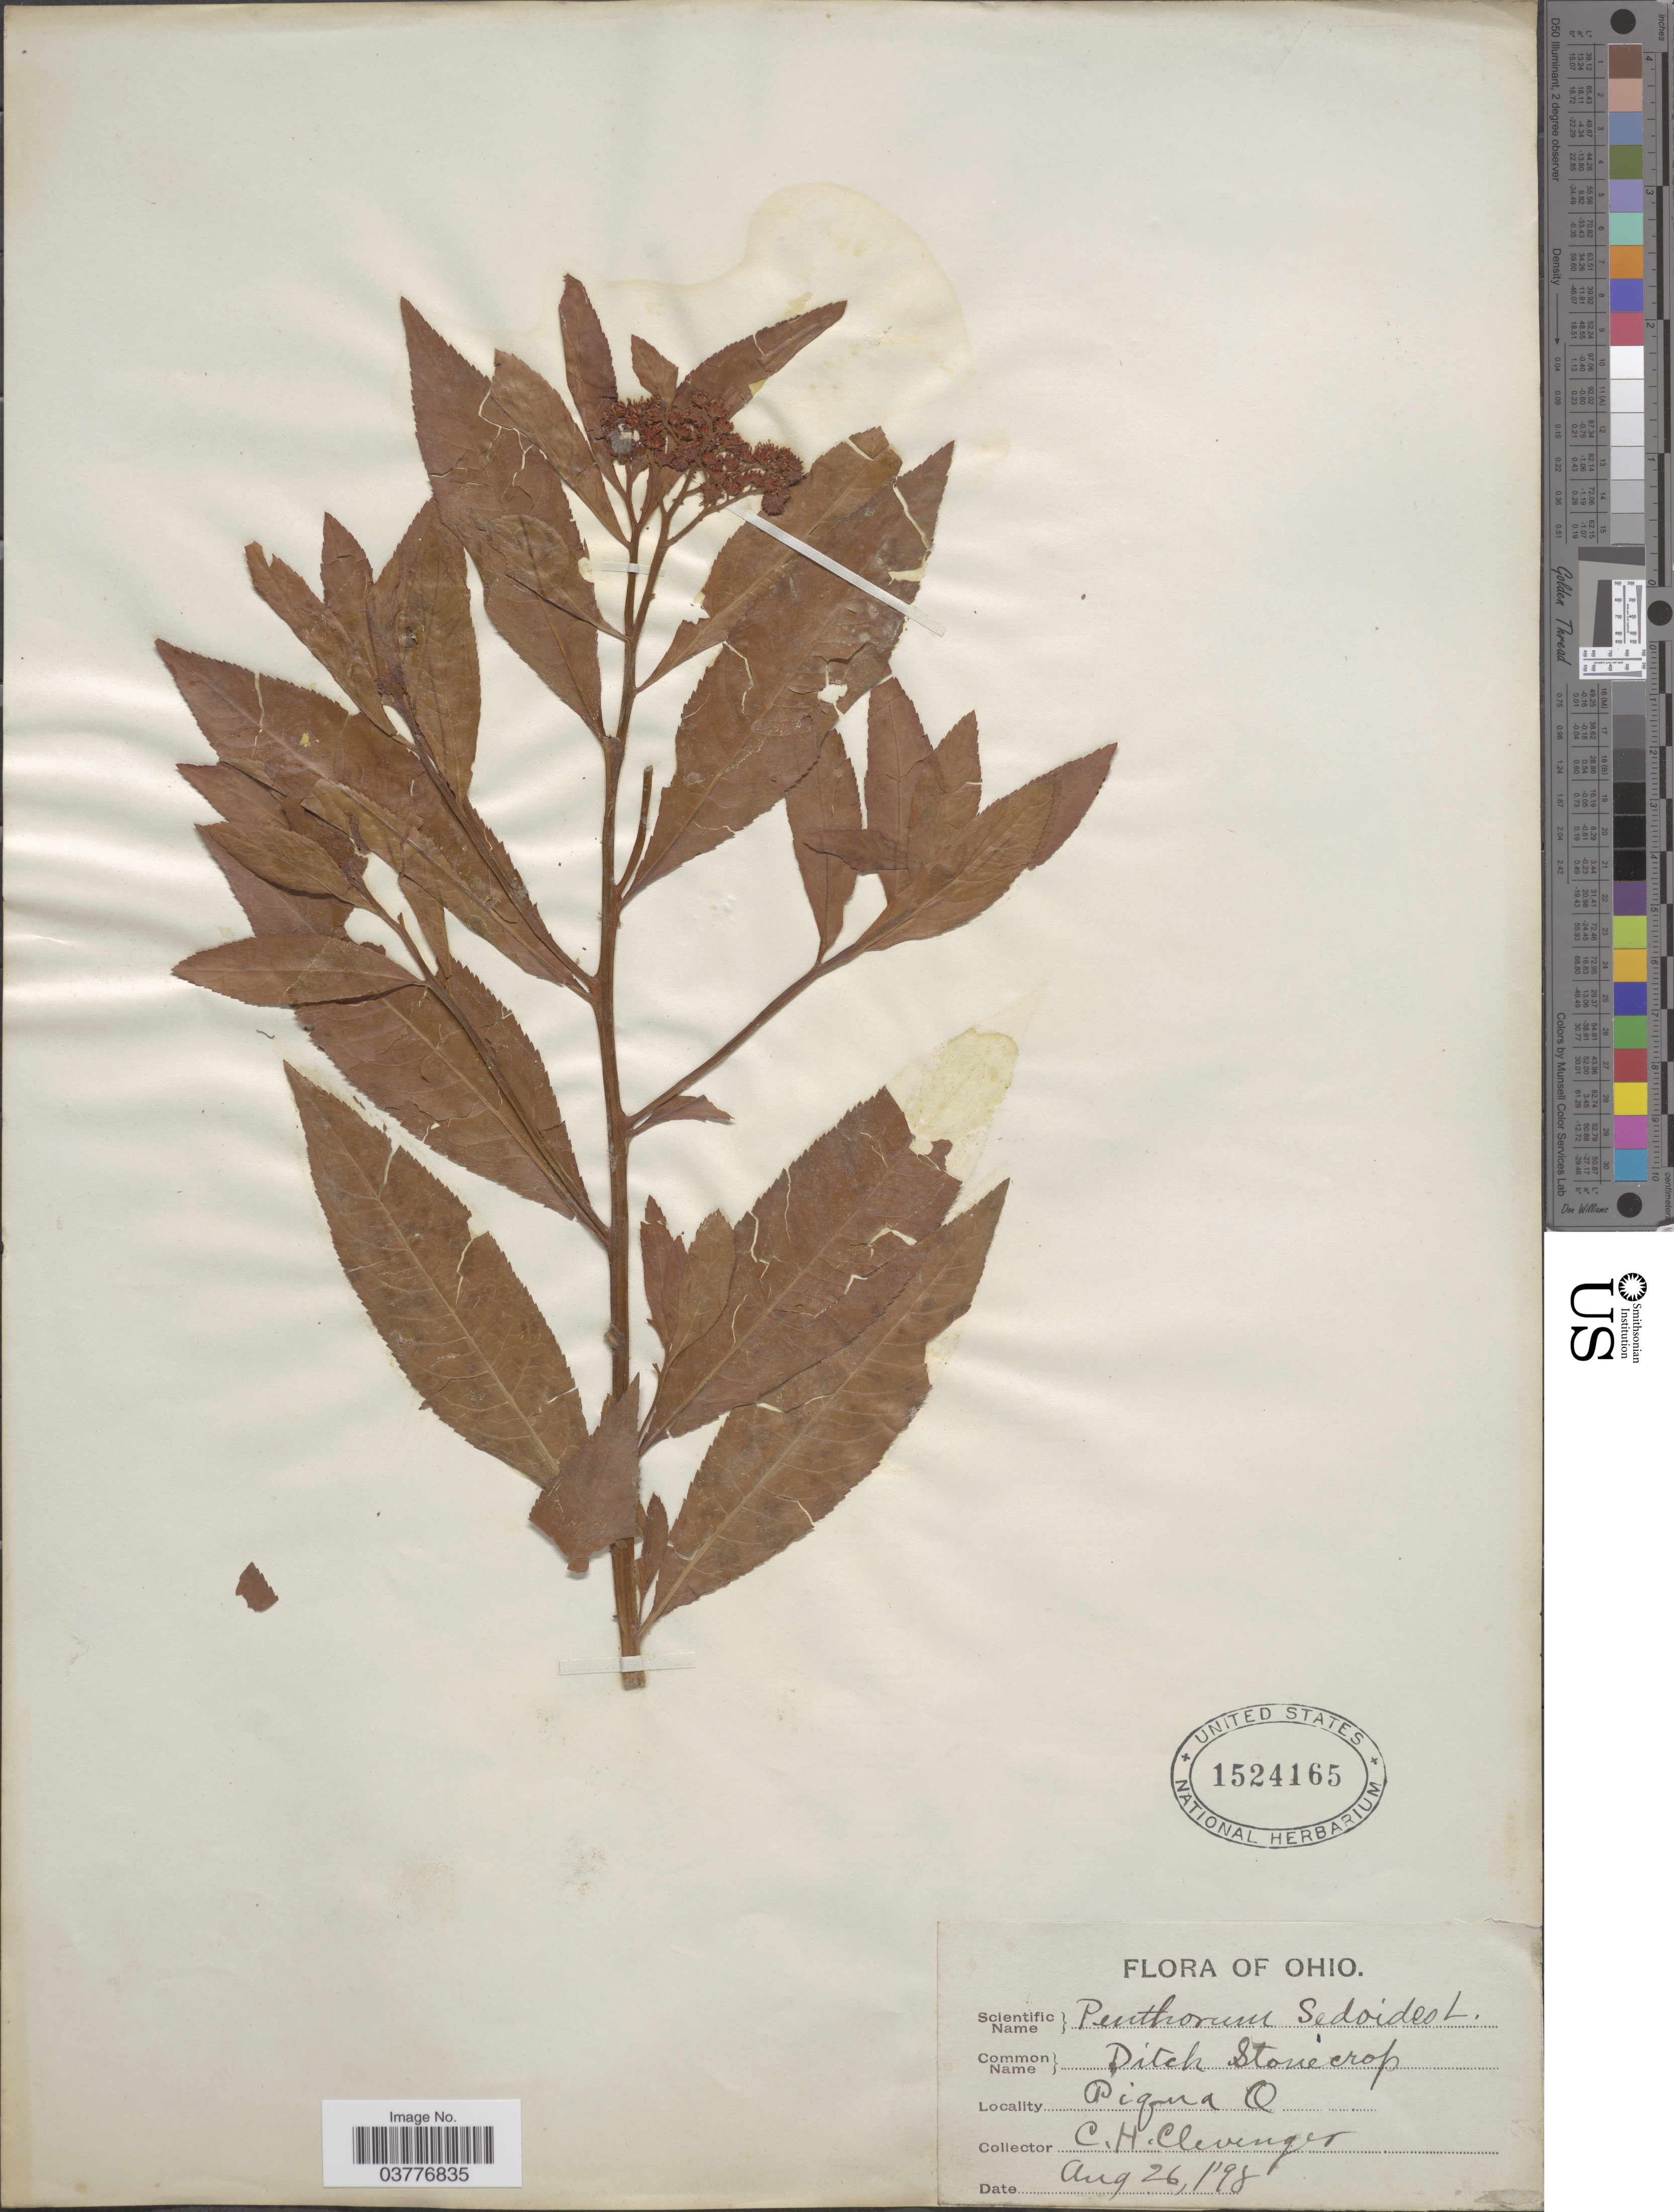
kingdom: Plantae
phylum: Tracheophyta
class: Magnoliopsida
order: Saxifragales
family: Penthoraceae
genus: Penthorum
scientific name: Penthorum sedoides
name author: L.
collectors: C. H. Clevenger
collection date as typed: Transcribed d/m/y: 26/8/98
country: United States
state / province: Ohio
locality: Piqua.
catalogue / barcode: US 1524165